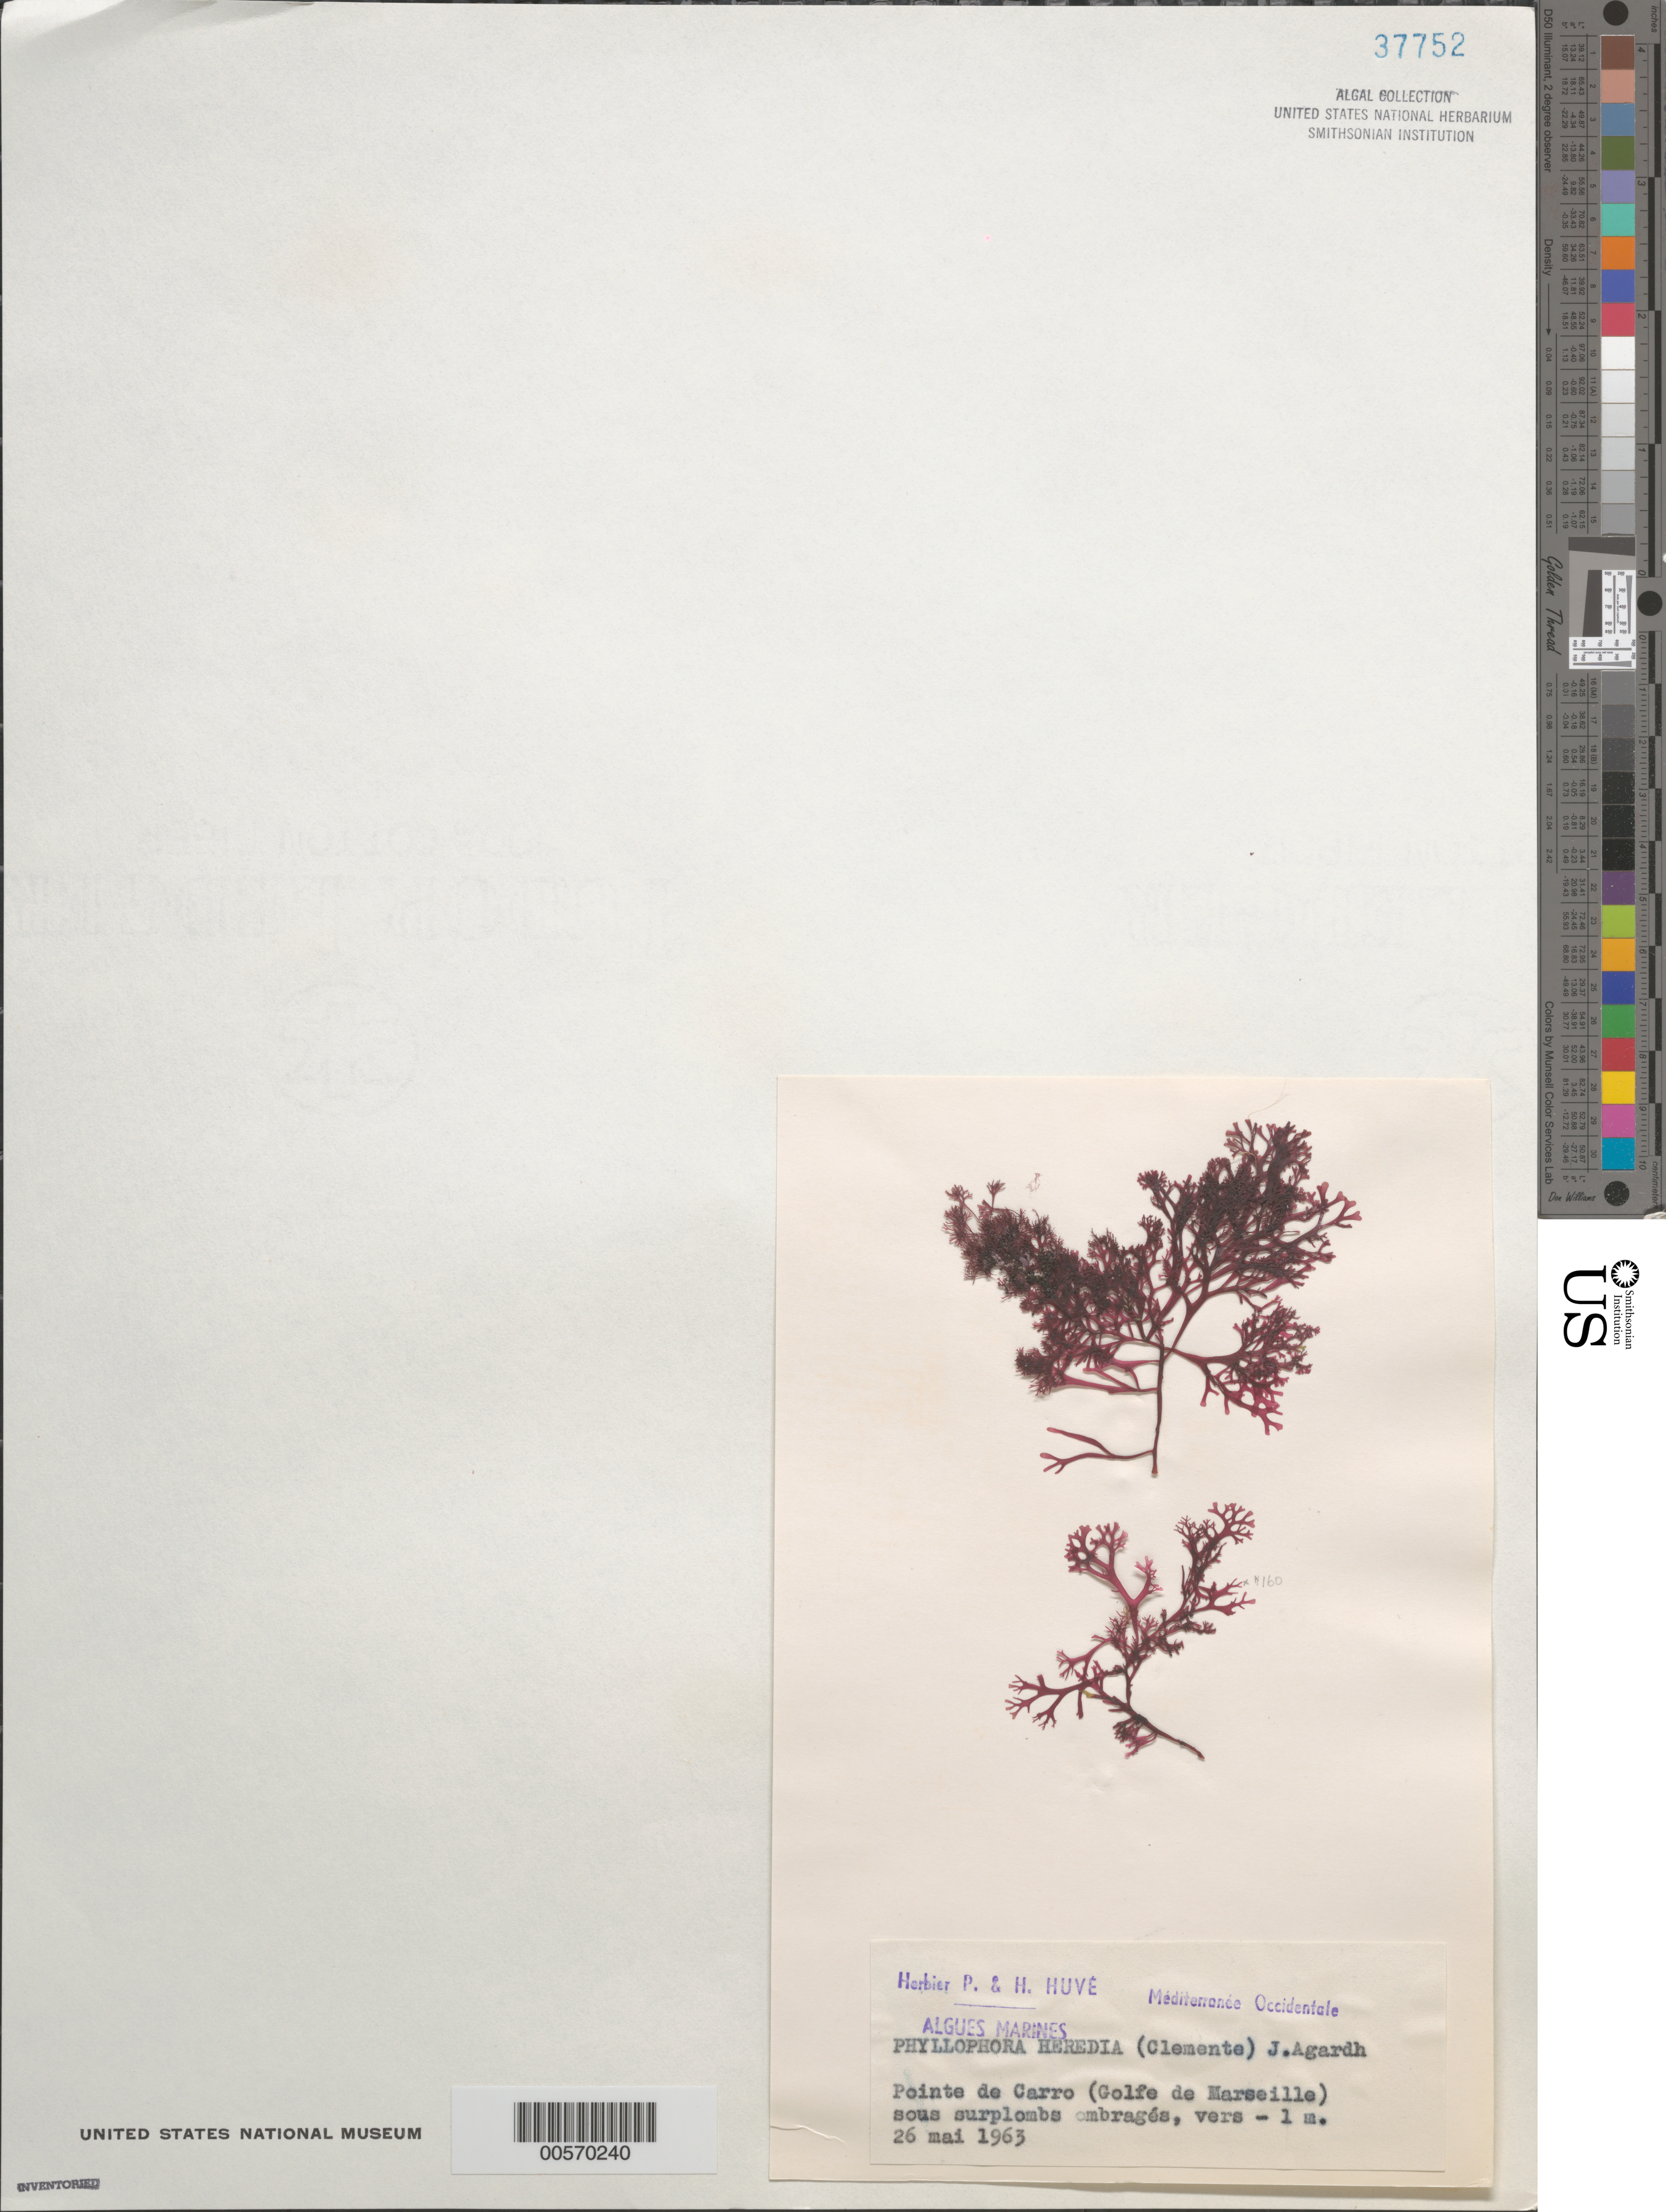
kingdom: Plantae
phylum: Rhodophyta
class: Florideophyceae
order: Gigartinales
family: Phyllophoraceae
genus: Phyllophora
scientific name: Phyllophora heredia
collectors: P. Huve & H. Huve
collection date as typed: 26 May 1963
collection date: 1963-05-26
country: France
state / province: Provence-Alpes-Côte d'Azur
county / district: Bouches-du-Rhône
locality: Pointe de Carro, Golfe de Marseille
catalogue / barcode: US 37752